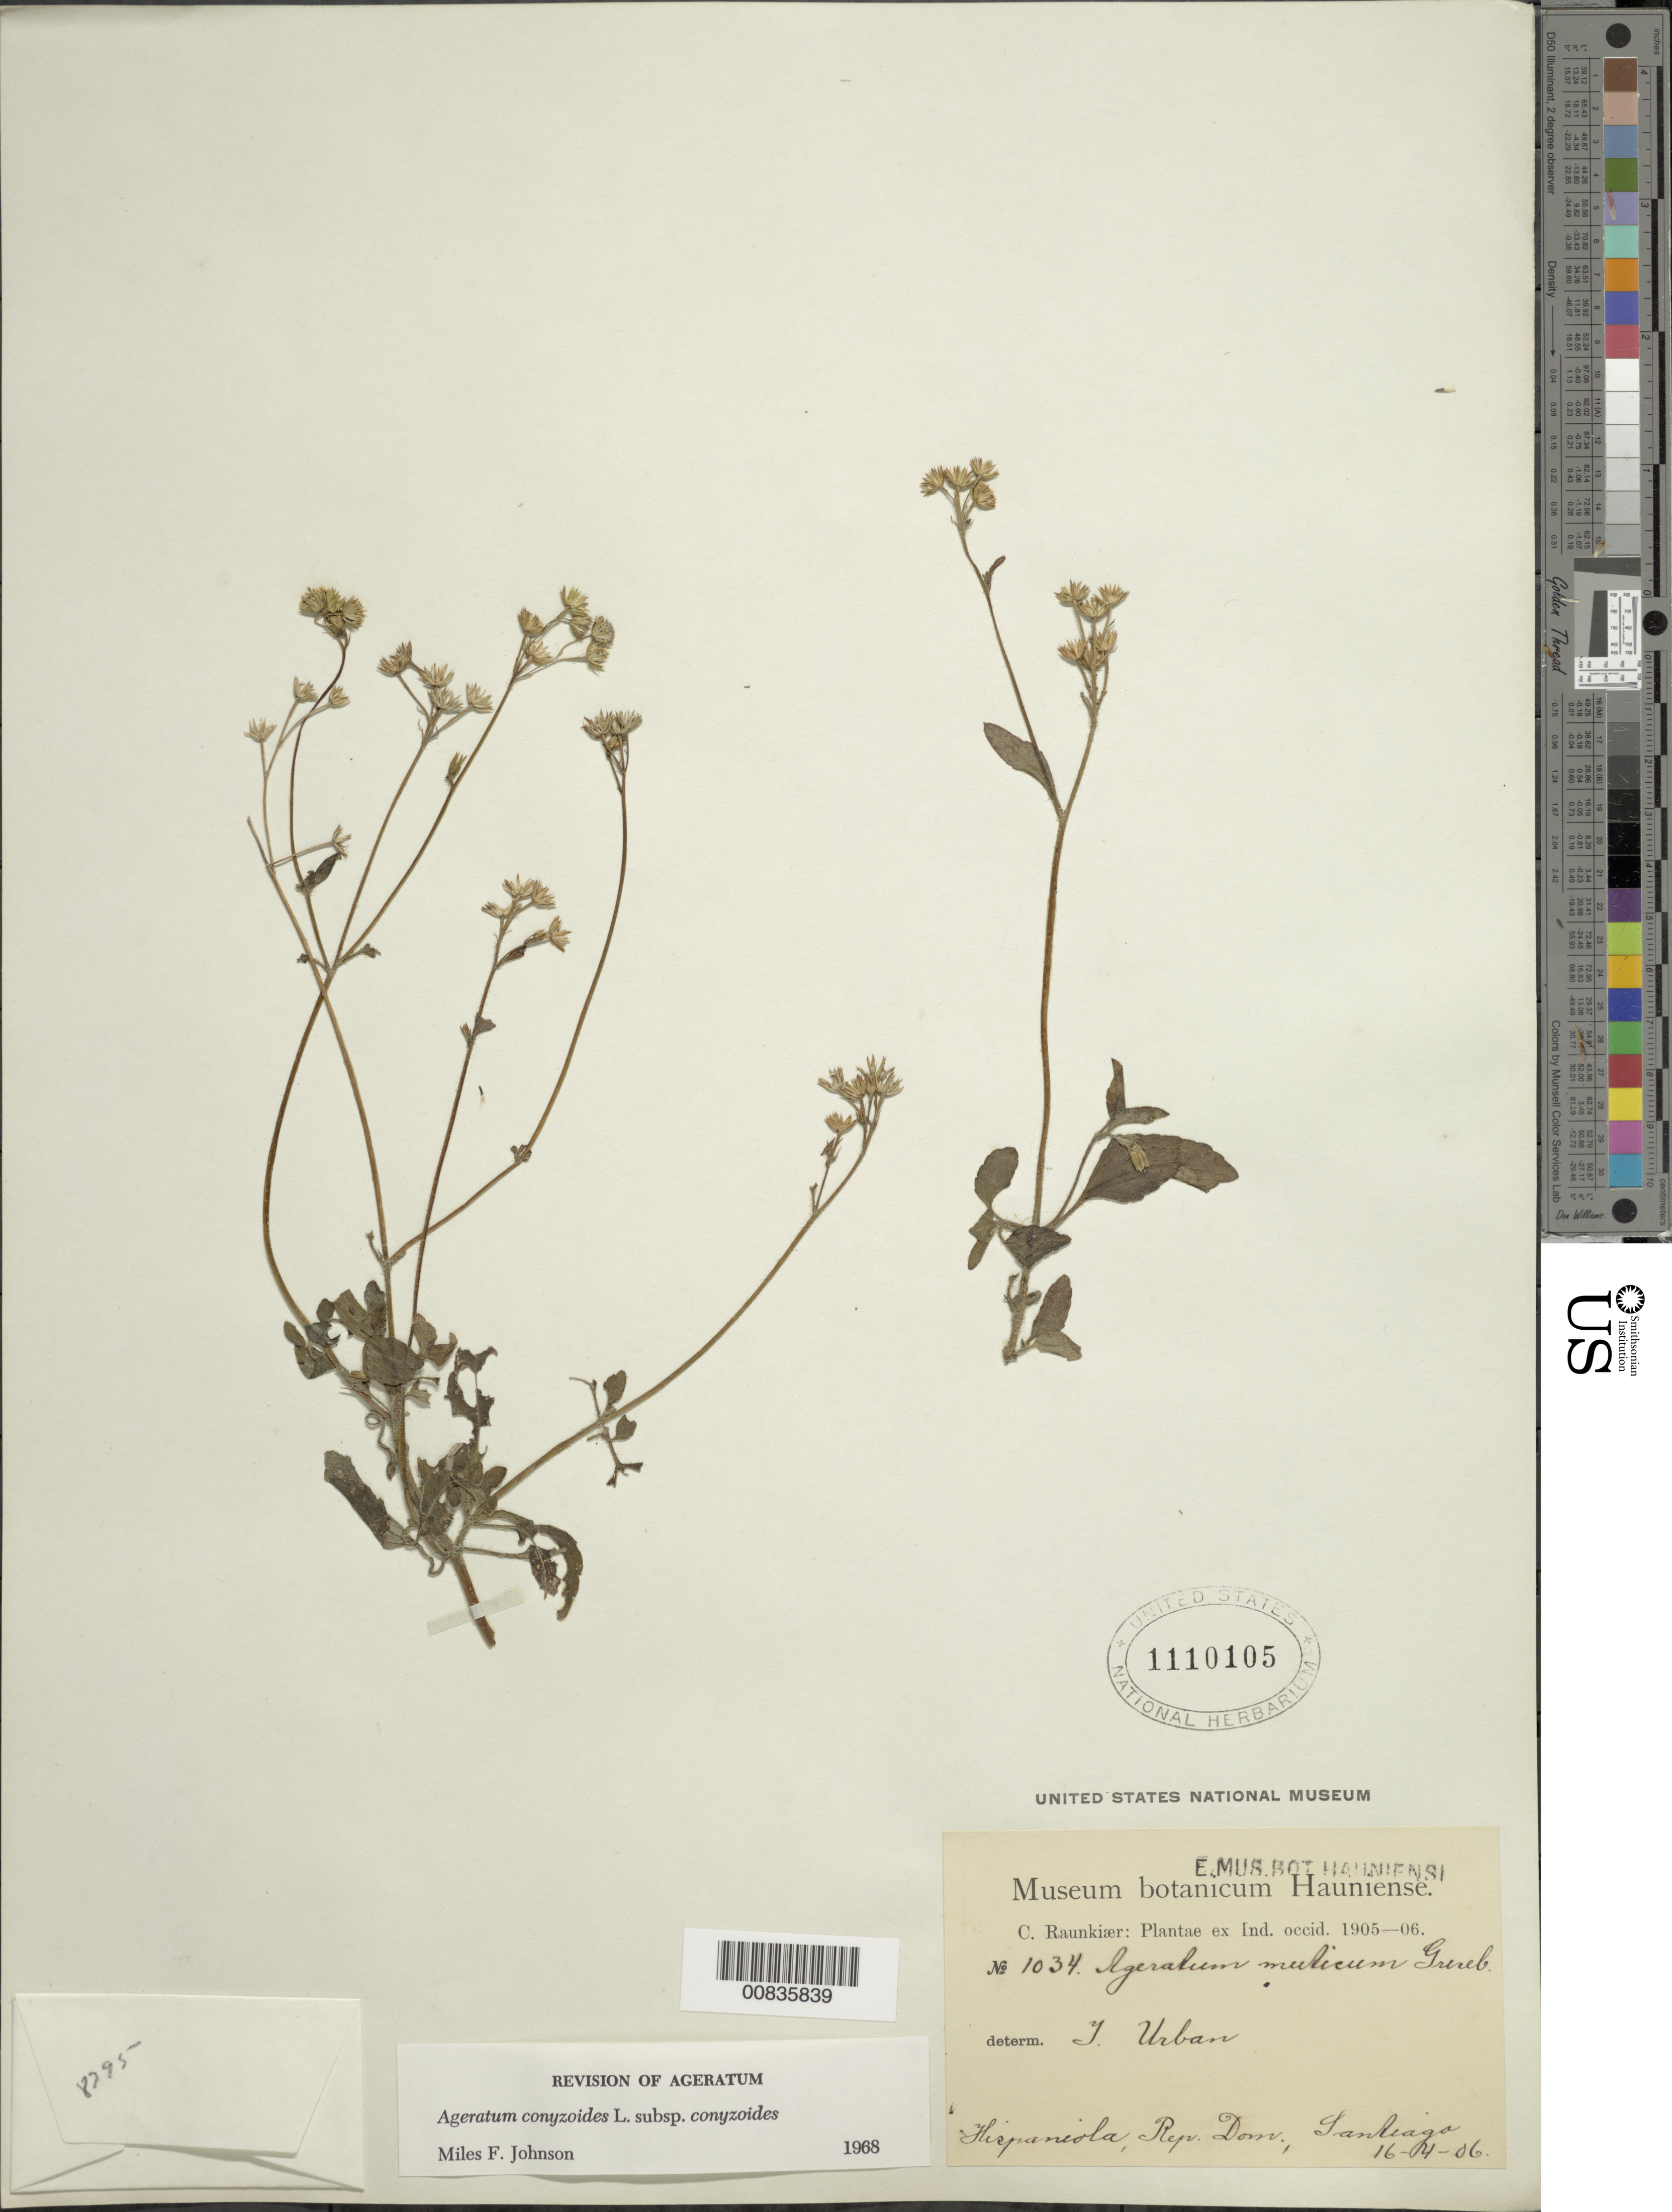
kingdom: Plantae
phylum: Tracheophyta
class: Magnoliopsida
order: Asterales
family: Asteraceae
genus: Ageratum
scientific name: Ageratum conyzoides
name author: L.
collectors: C. C. Raunkiaer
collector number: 1034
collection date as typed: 16 Apr 1906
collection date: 1906-04-16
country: Dominican Republic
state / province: Santiago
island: Hispaniola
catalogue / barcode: US 1110105